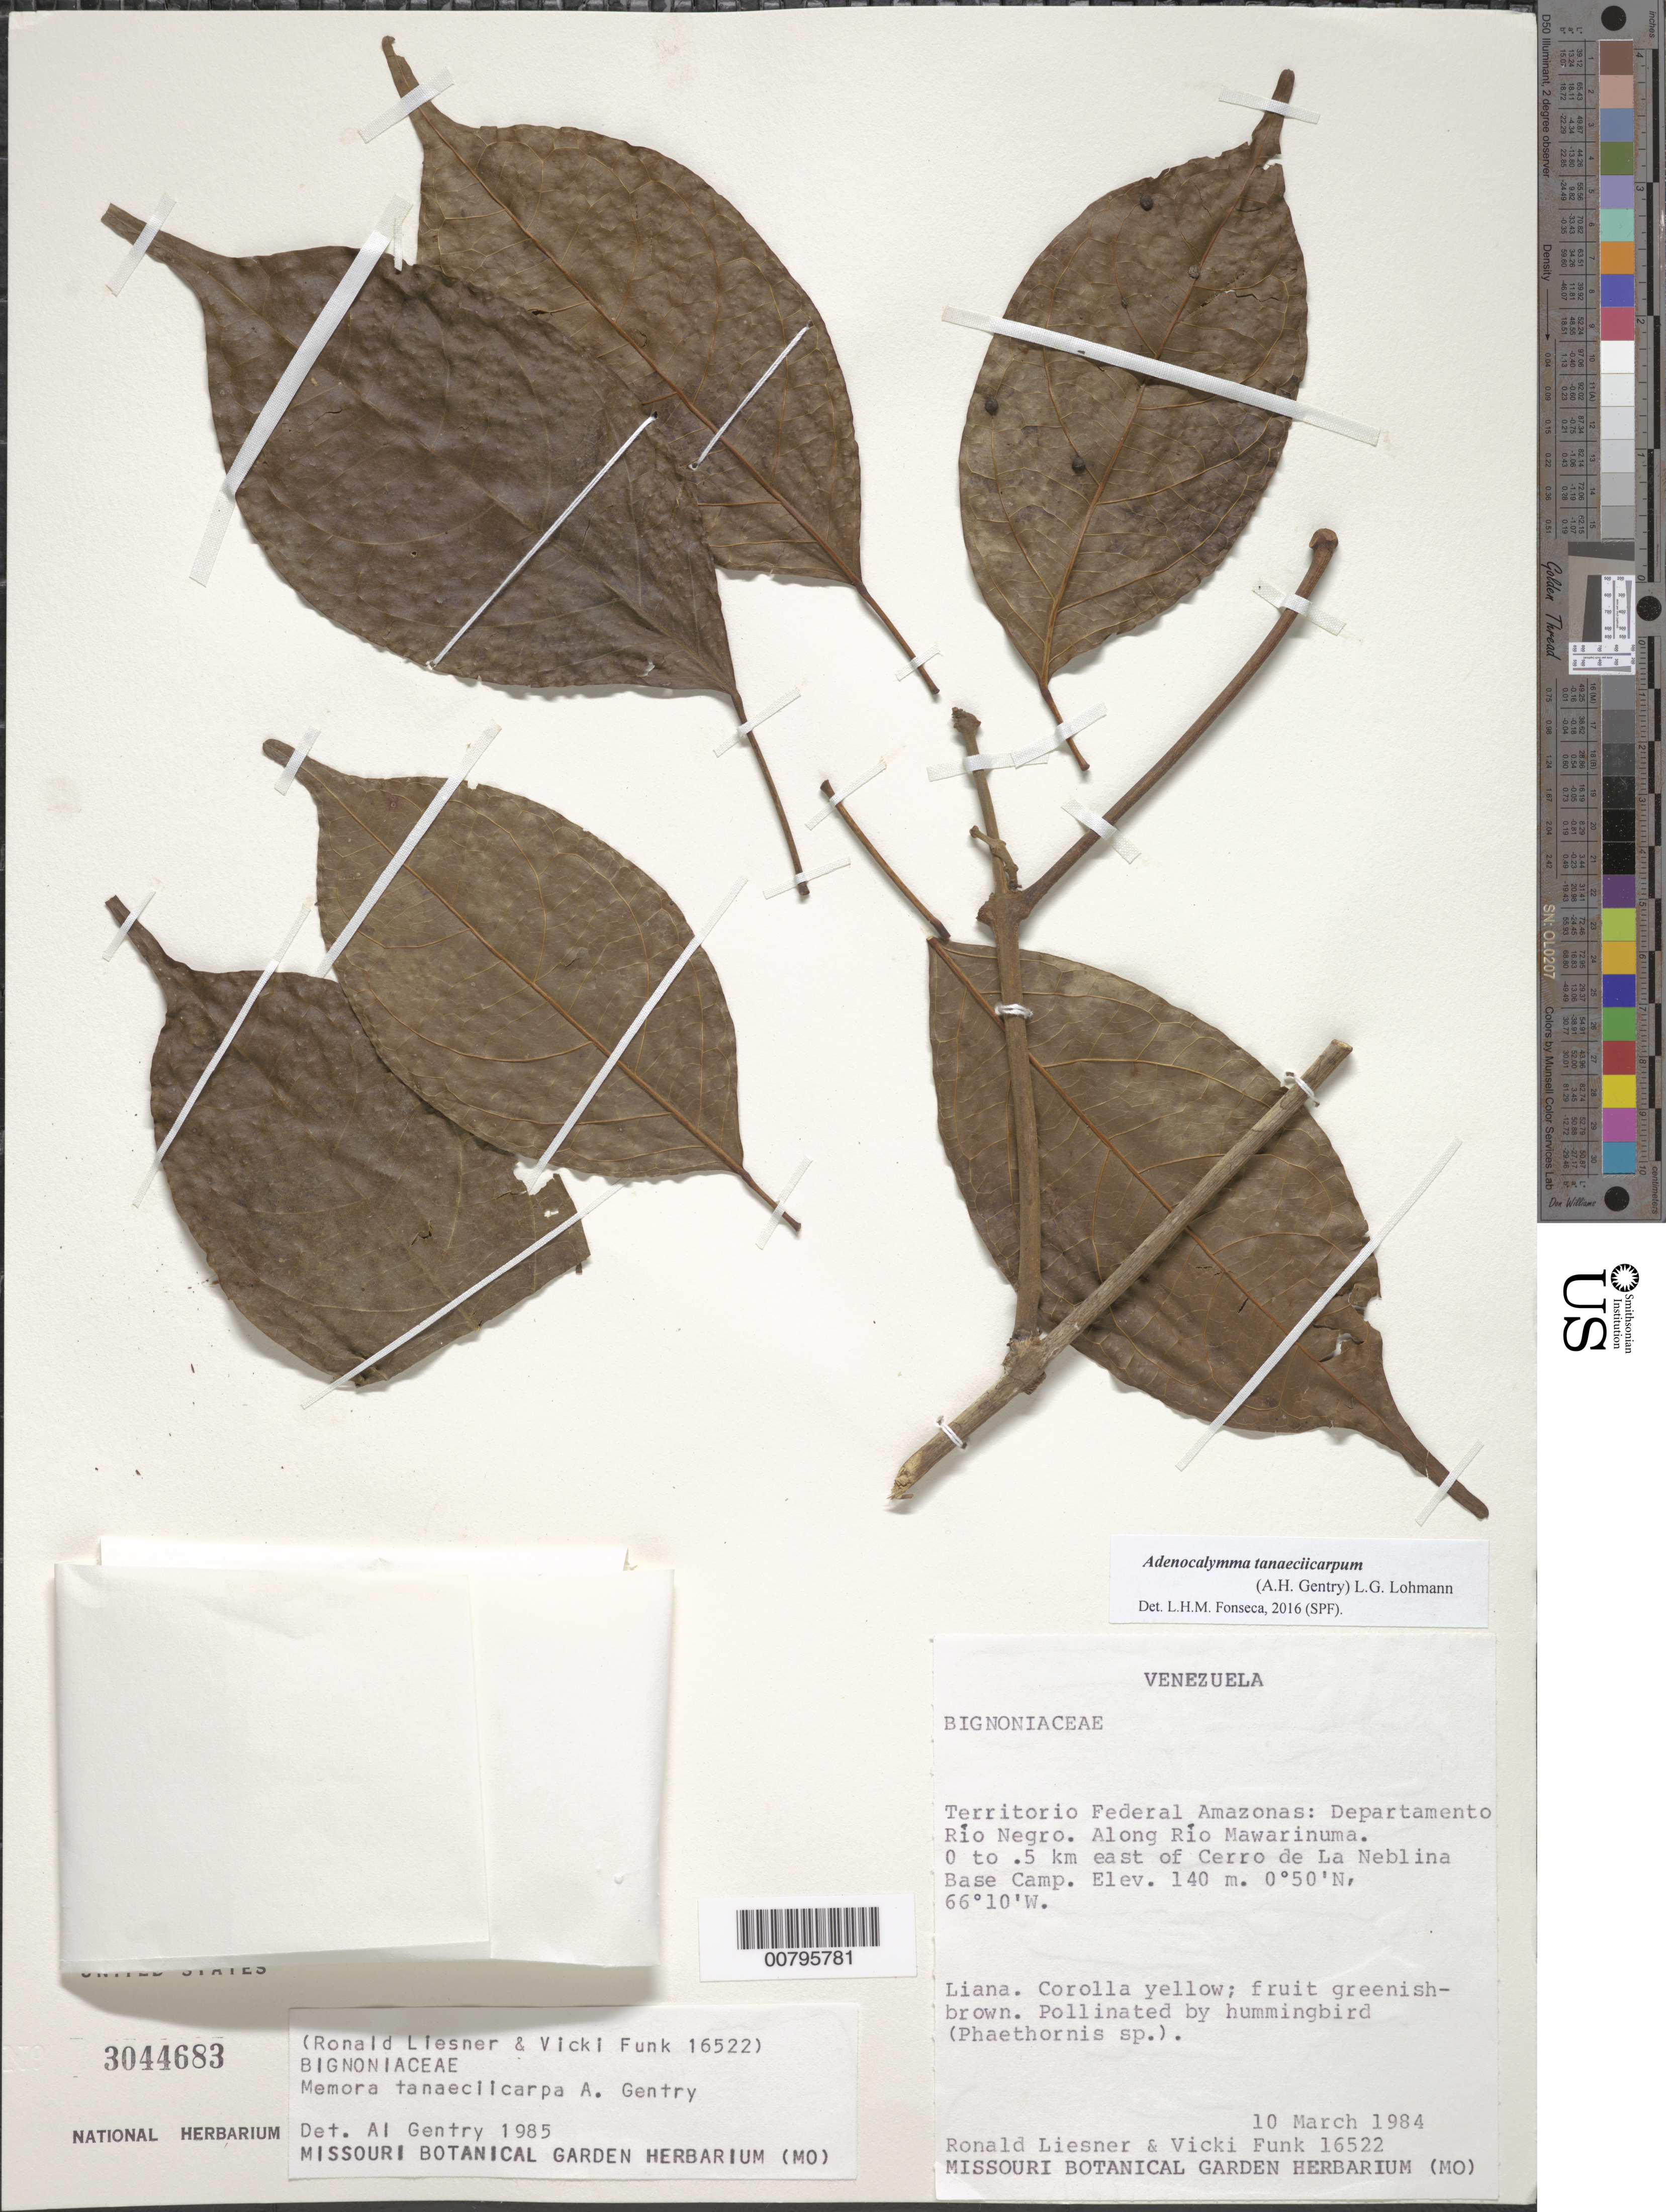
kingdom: Plantae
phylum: Tracheophyta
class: Magnoliopsida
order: Lamiales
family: Bignoniaceae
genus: Adenocalymma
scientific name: Adenocalymma tanaeciicarpum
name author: (A.H. Gentry) L.G. Lohmann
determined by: Fonseca, L. H. M.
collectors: R. L. Liesner & V. Funk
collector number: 16522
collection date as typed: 10-Mar-84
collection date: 1984-03-10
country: Venezuela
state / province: Amazonas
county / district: Río Negro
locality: Río Mawarinuma, 0 to 0.5 km east of Cerro de La Neblina Base Camp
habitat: Along Rio Mawarinuma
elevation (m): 140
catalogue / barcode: US 3044683